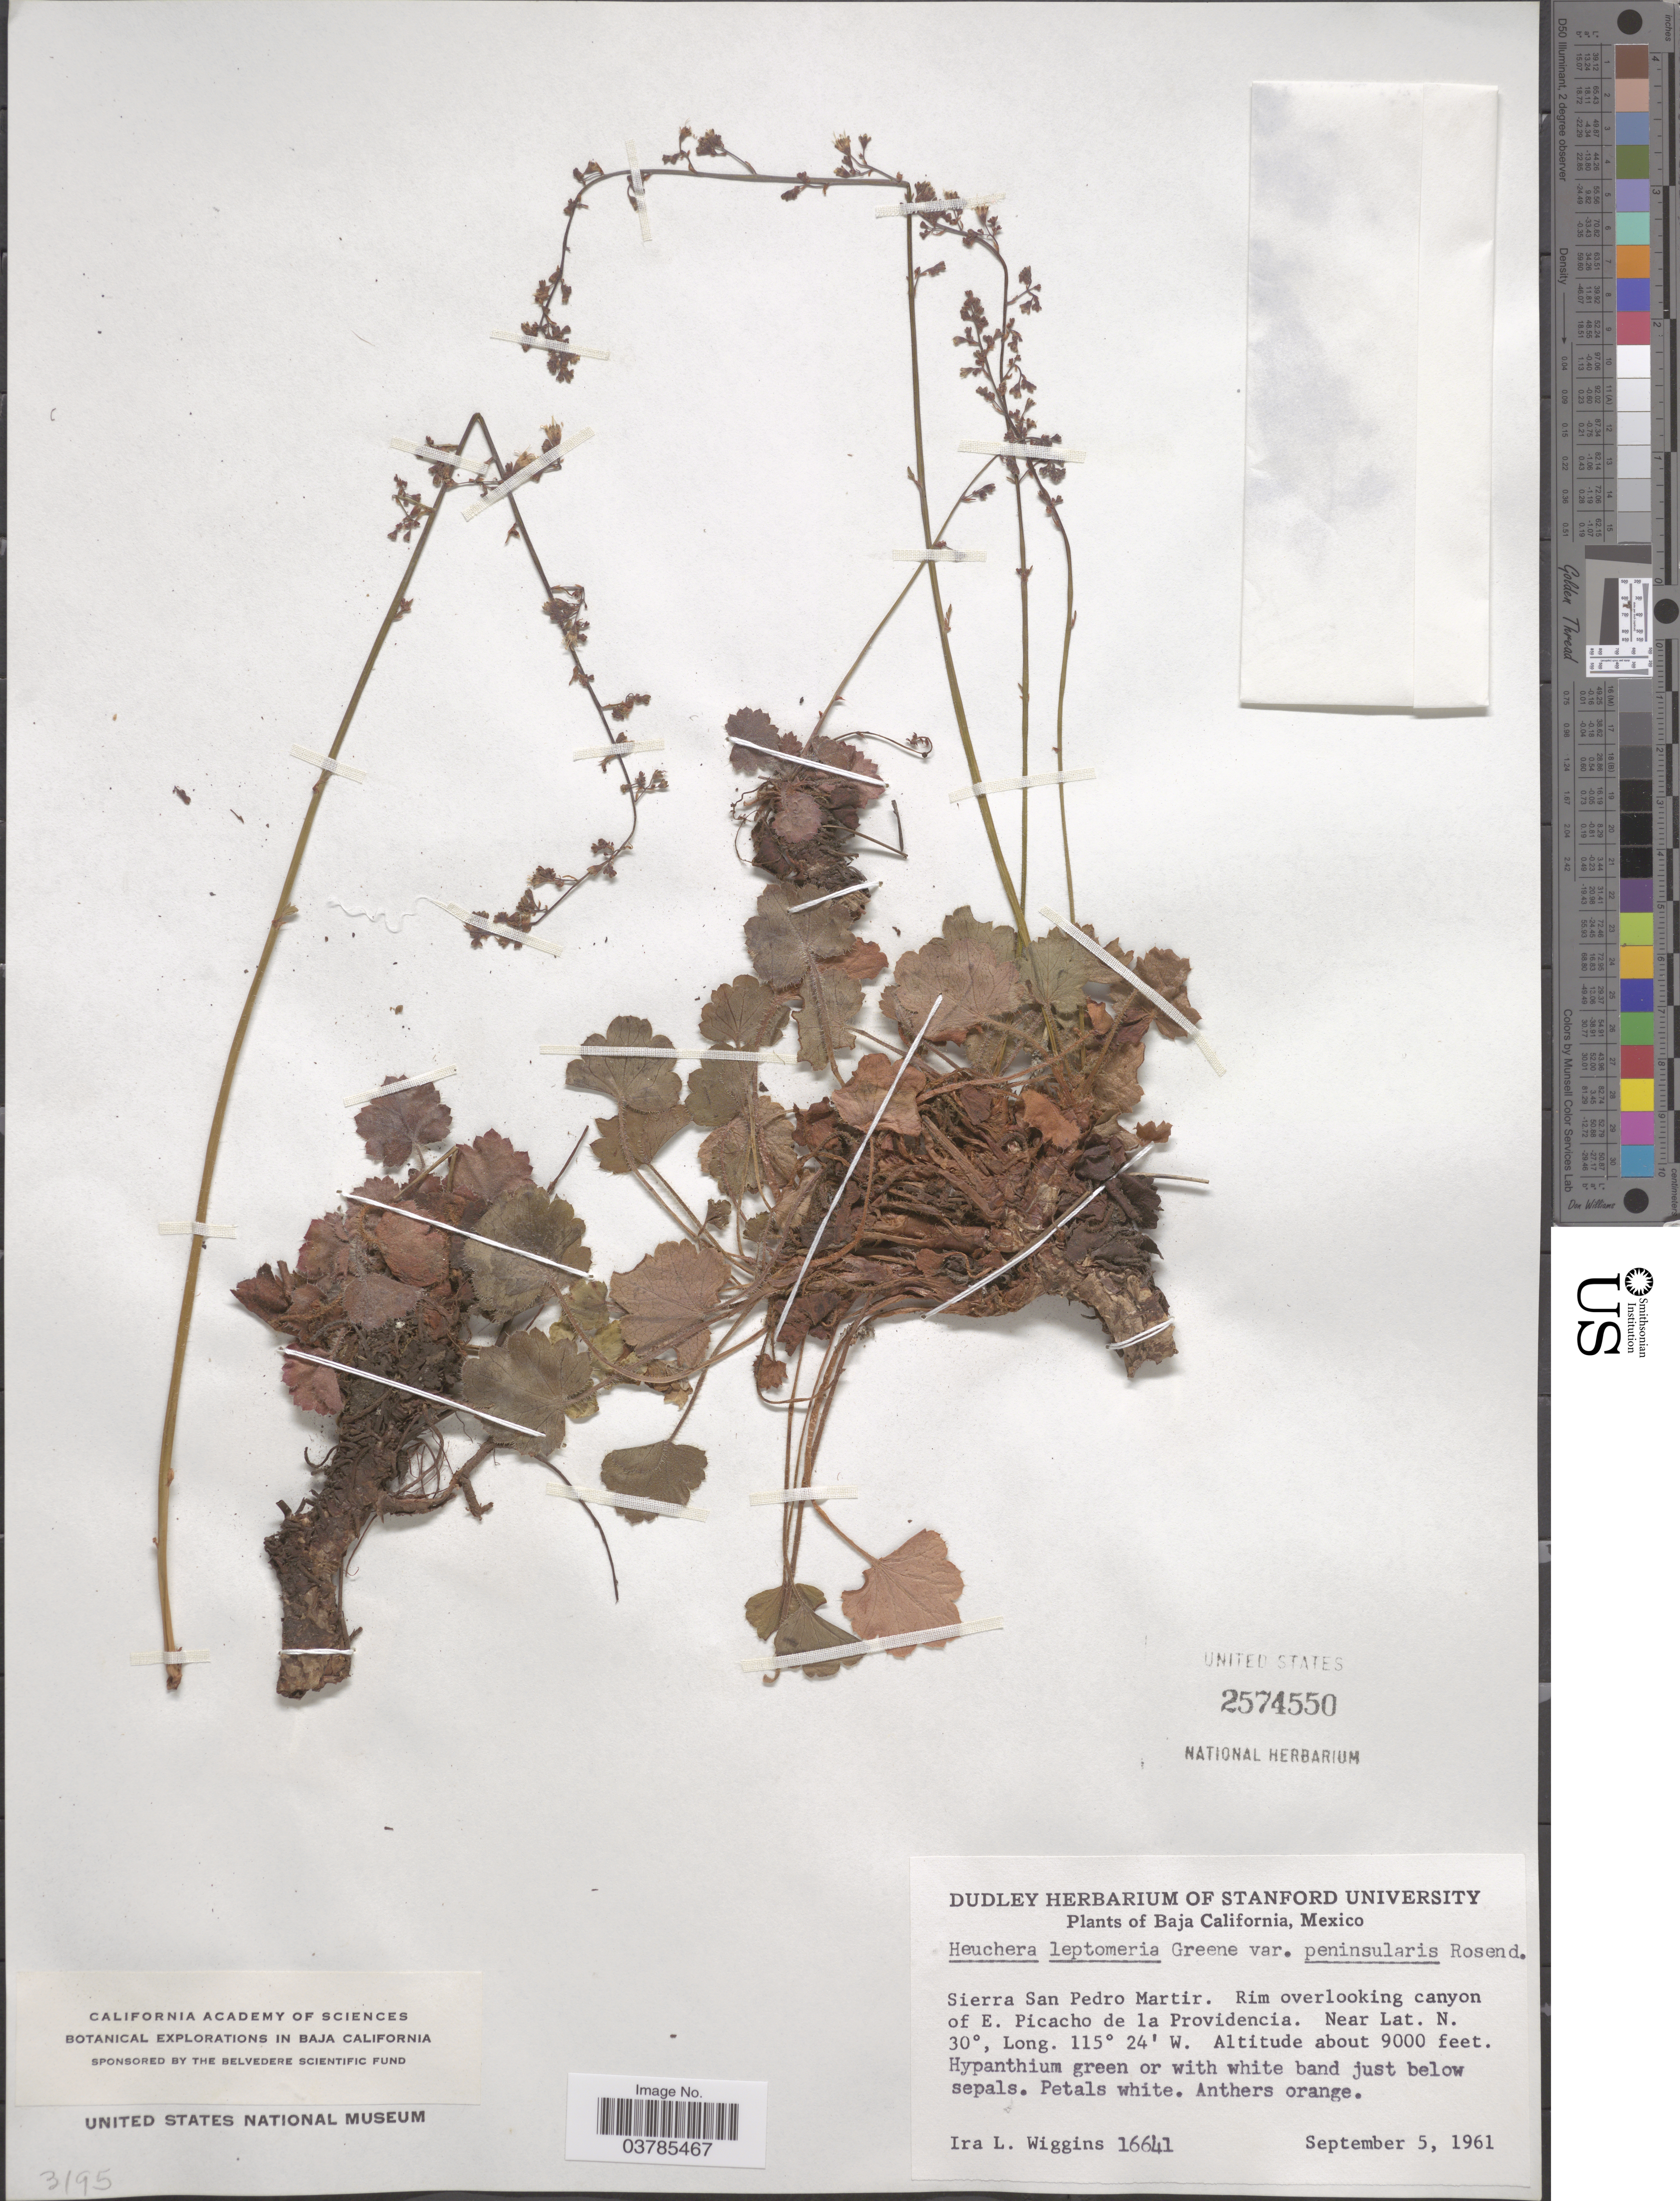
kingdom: Plantae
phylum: Tracheophyta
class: Magnoliopsida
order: Saxifragales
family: Saxifragaceae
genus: Heuchera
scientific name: Heuchera rubescens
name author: Torr.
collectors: I. L. Wiggins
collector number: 16641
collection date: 1961-09-05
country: Mexico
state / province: Baja California Norte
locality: Botanical Explorations in Baja California. Sierra San Pedro Martir. Rim overlooking canyon of E. Picacho de la Providencia.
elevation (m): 2743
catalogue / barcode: US 2574550